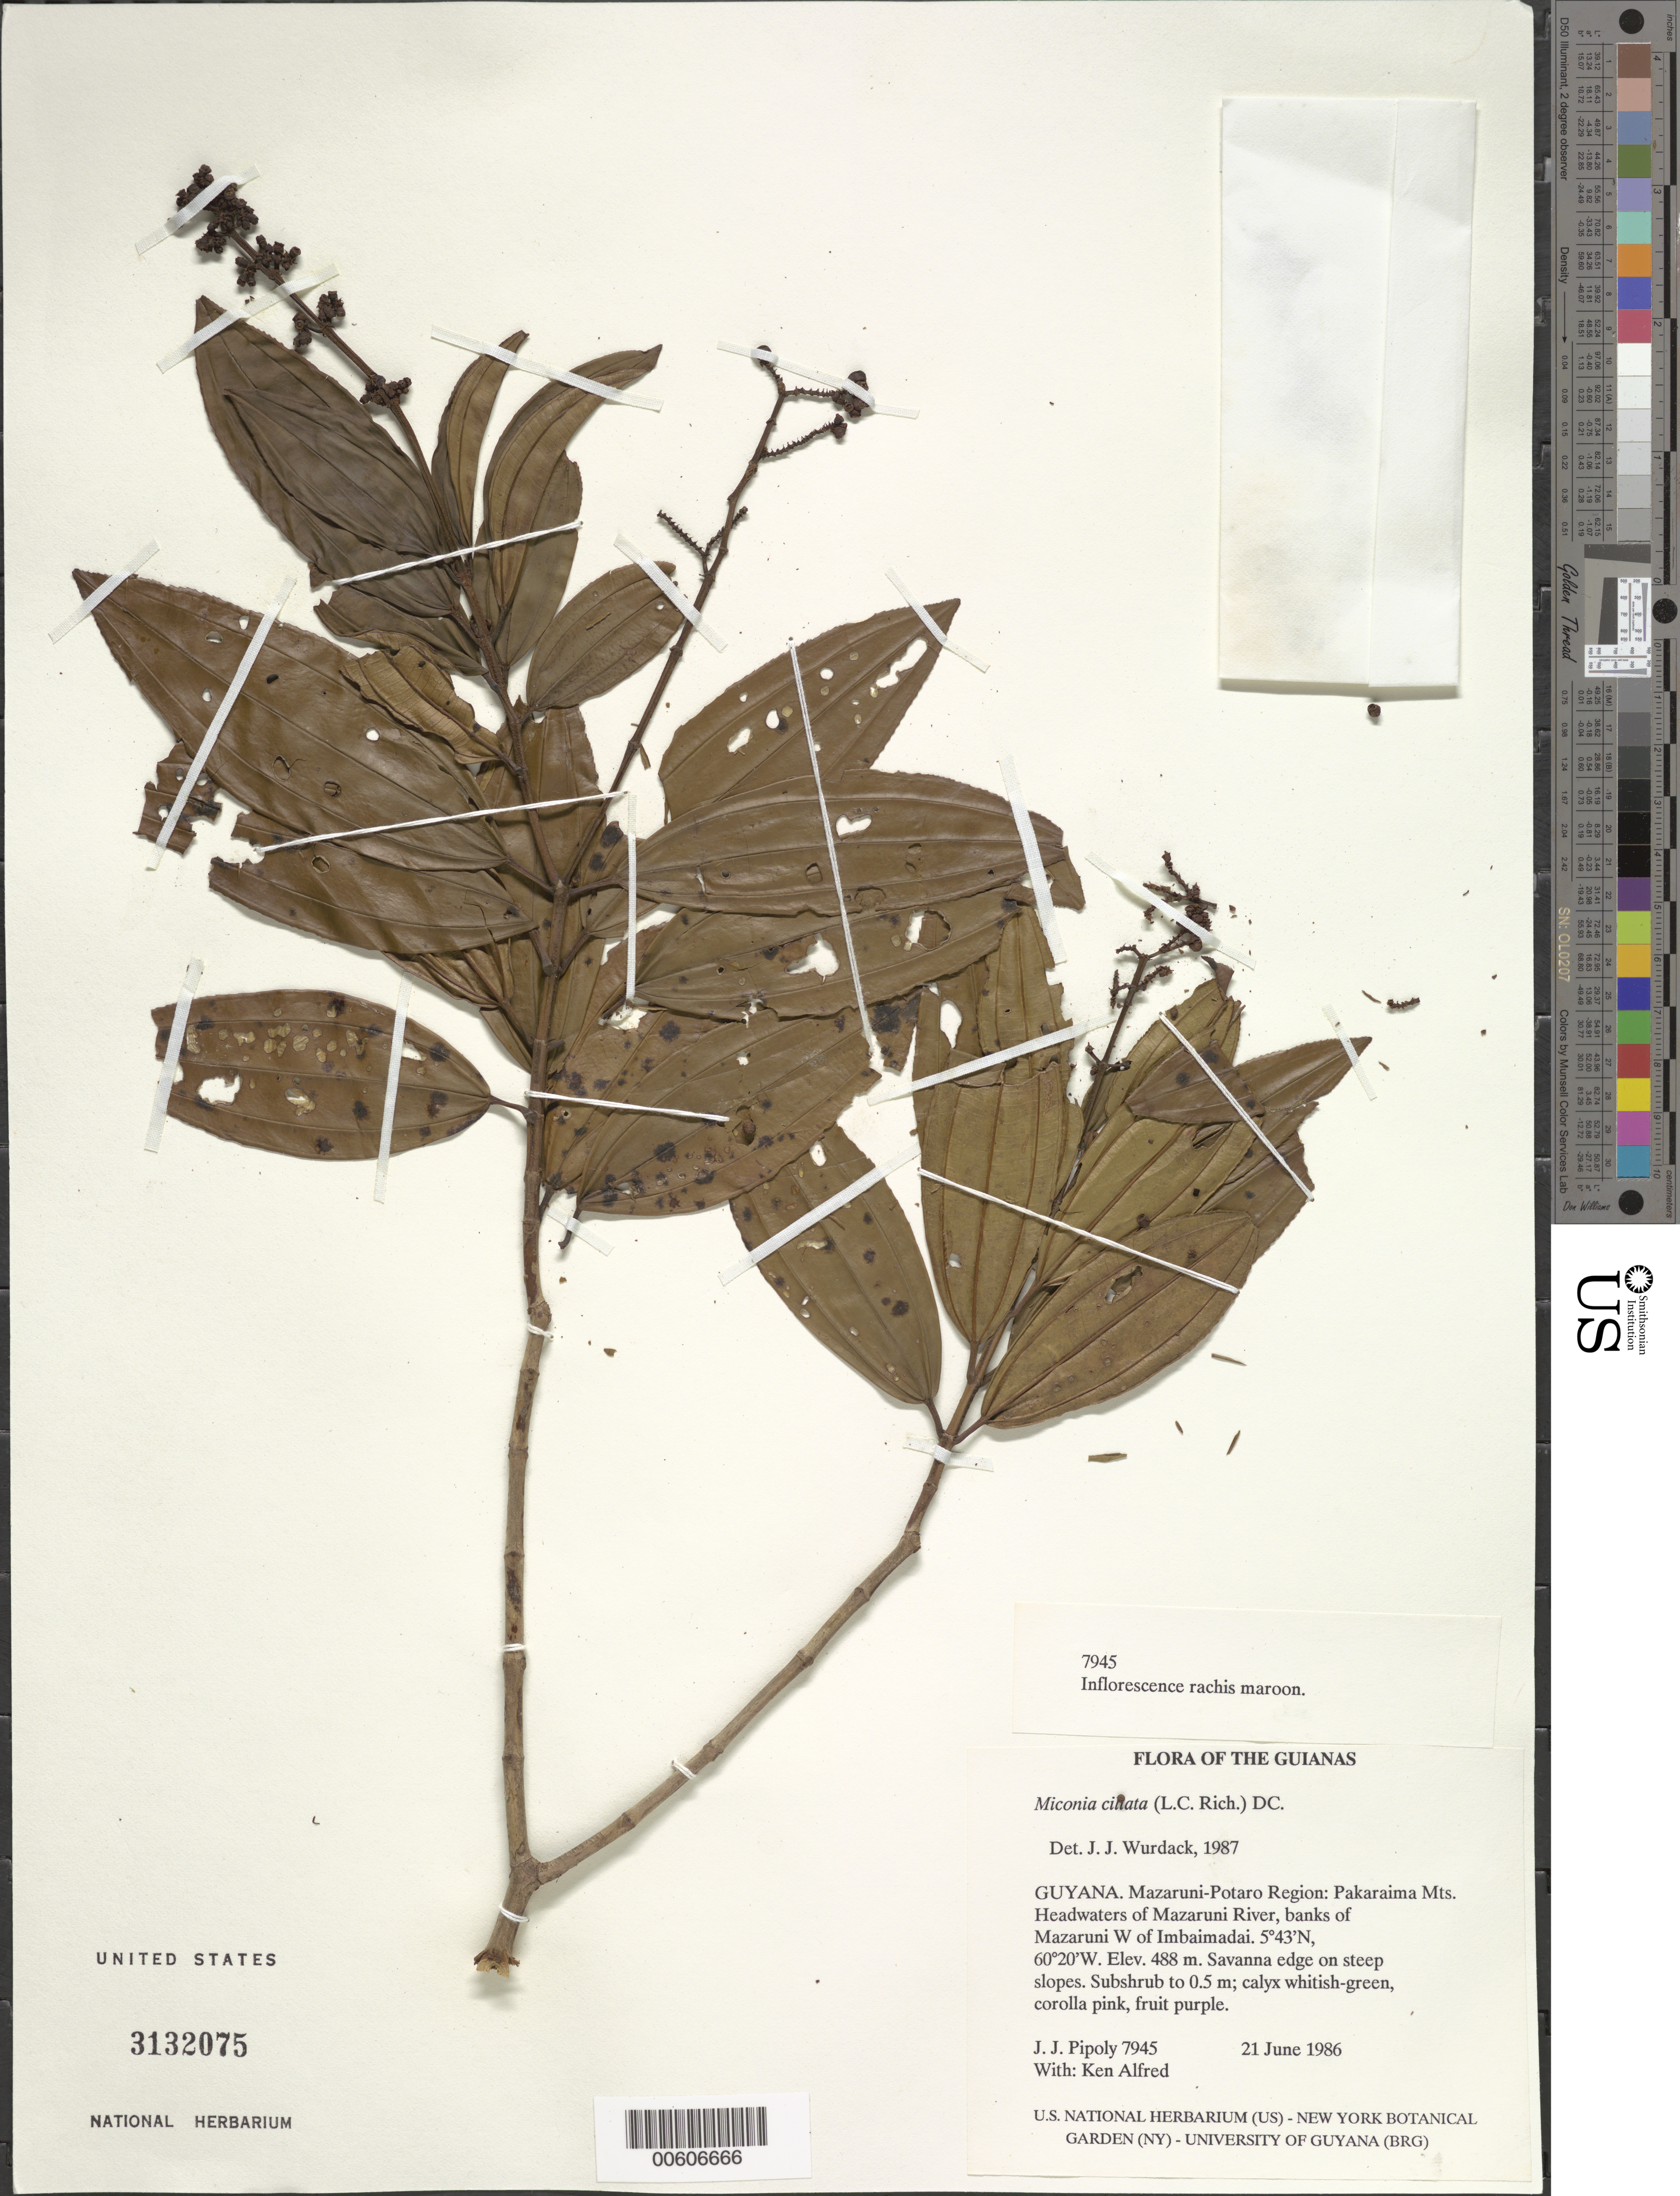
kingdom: Plantae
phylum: Tracheophyta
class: Magnoliopsida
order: Myrtales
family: Melastomataceae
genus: Miconia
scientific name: Miconia ciliata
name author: (Rich.) DC.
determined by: Wurdack, John J., (US), US (UNITED STATES)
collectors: J. J. Pipoly & K. Alfred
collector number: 7945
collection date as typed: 21 June 1986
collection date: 1986-06-21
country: Guyana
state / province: Cuyuni-Mazaruni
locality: Pakaraima Mts. Headwaters of Mazaruni River, banks of Mazaruni W of Imbaimadai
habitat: Savanna edge on steep slopes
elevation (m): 488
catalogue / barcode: US 3132075